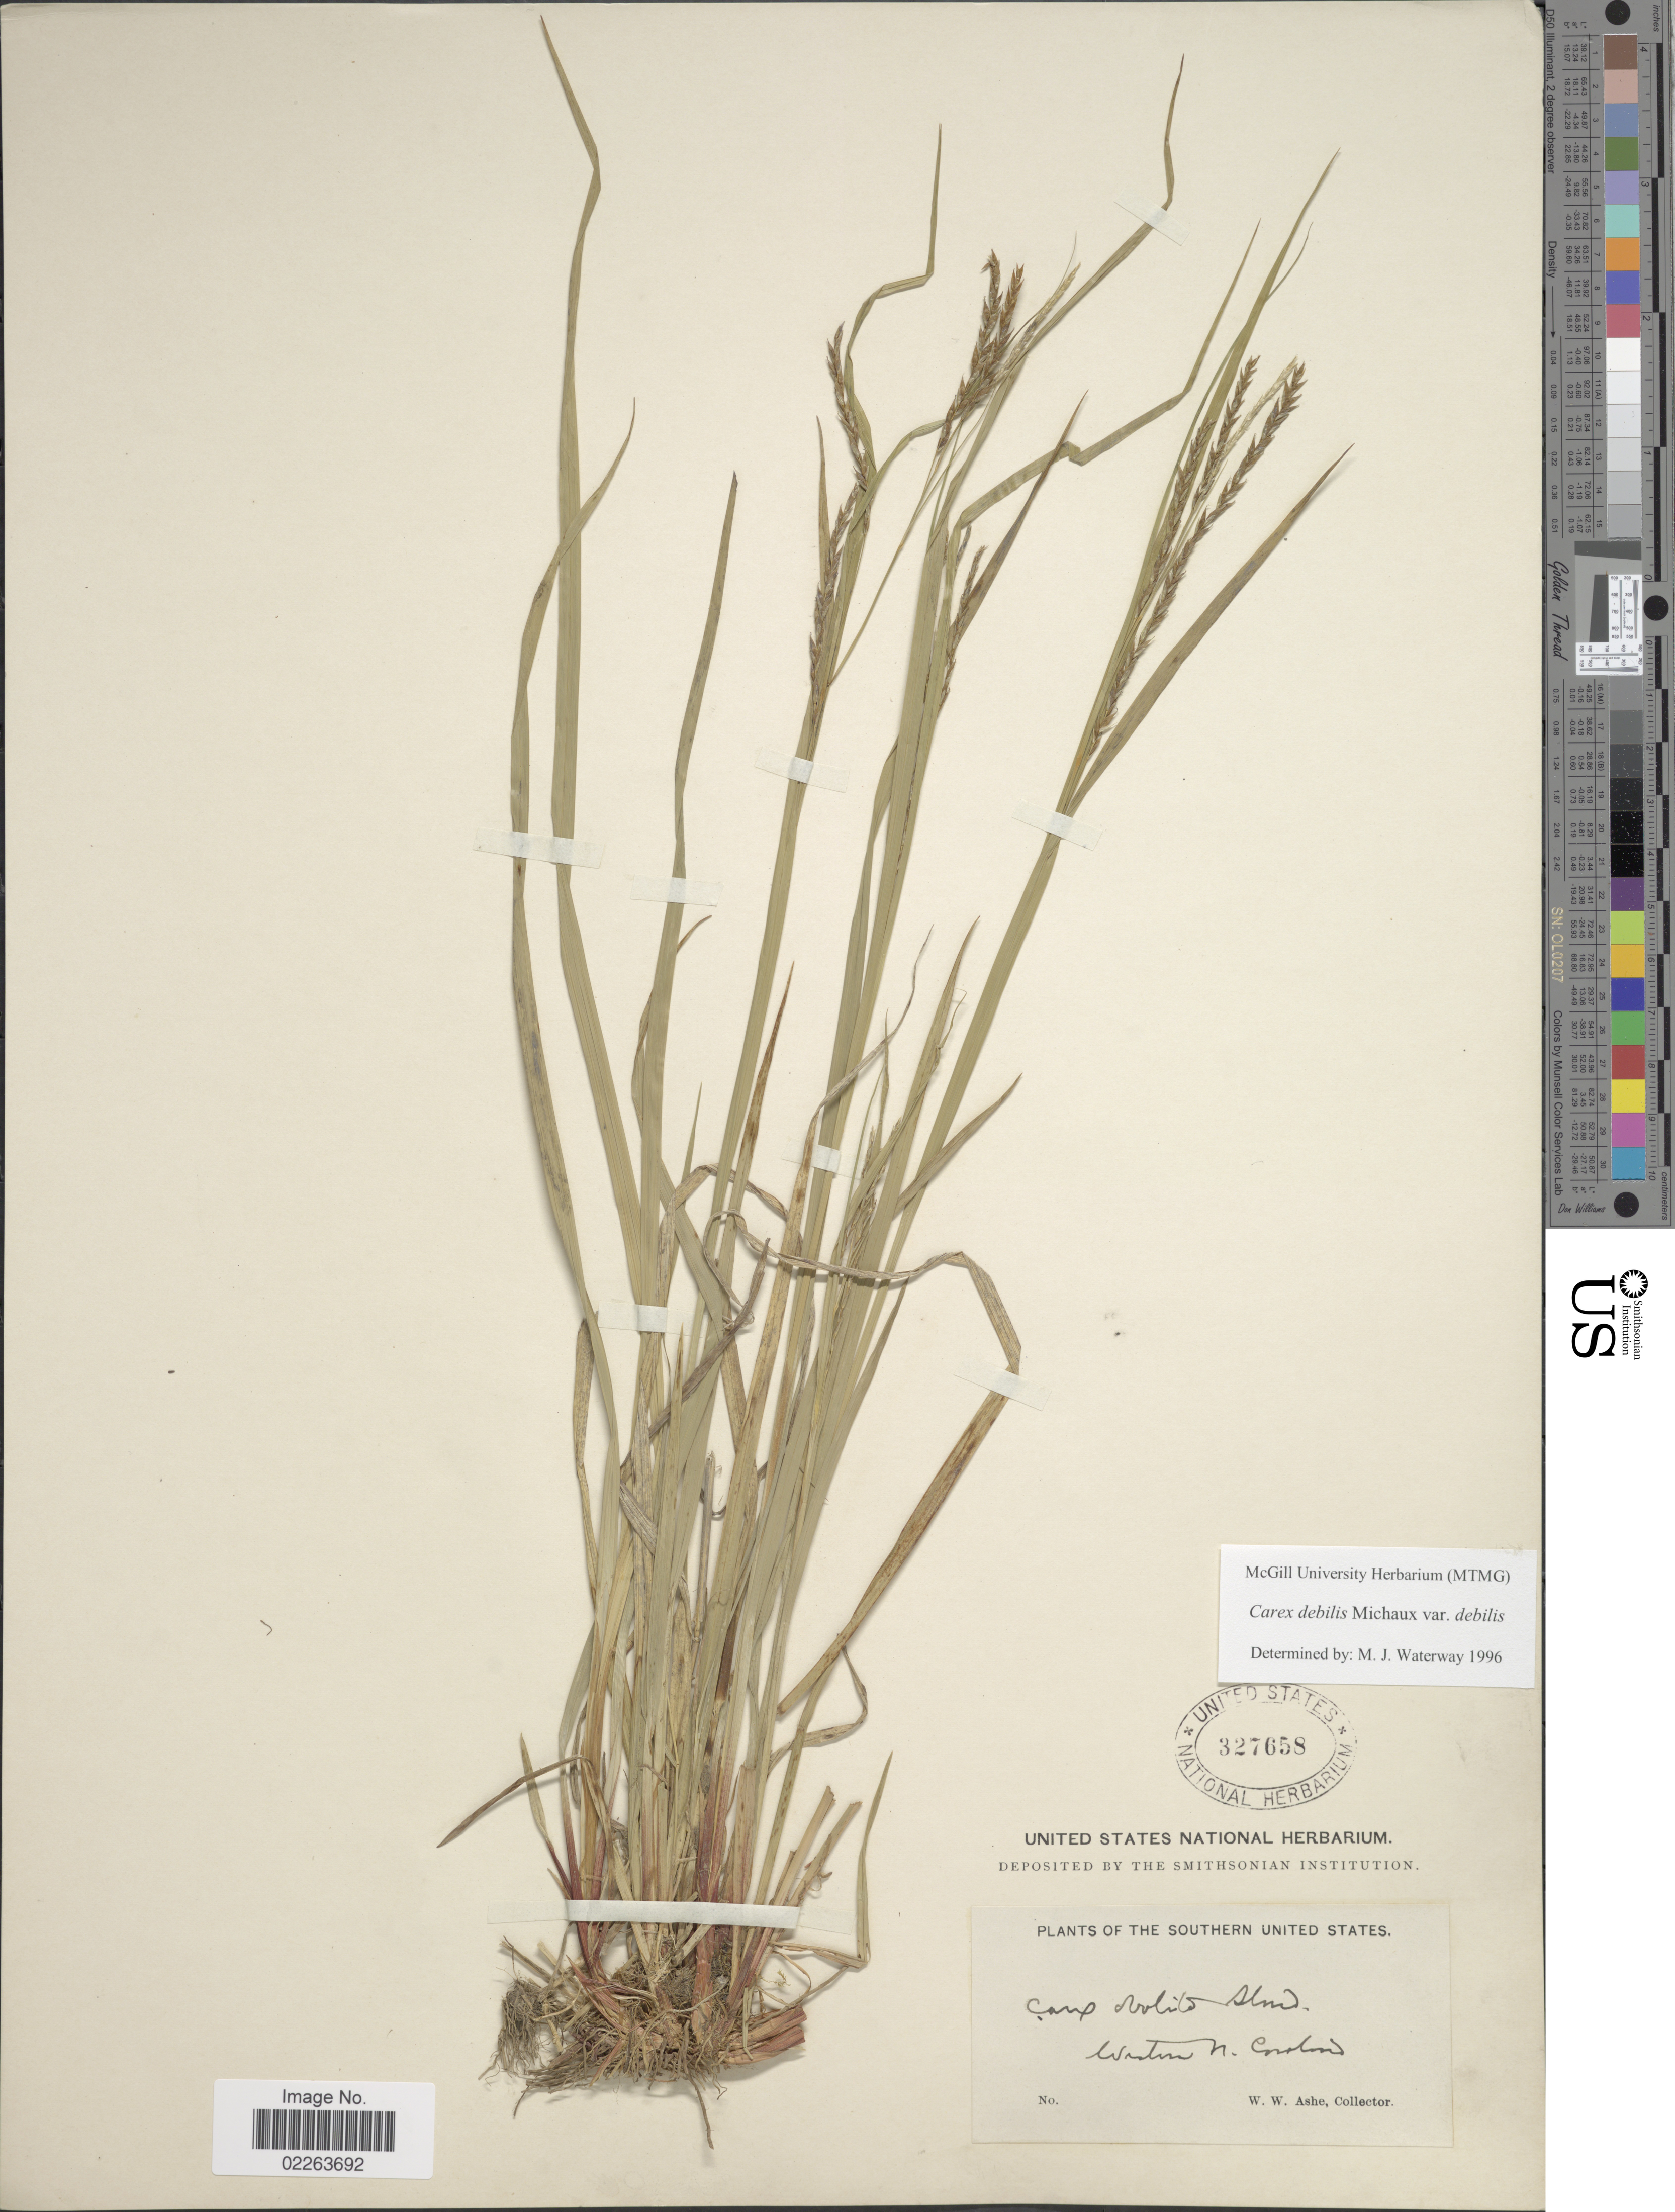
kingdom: Plantae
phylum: Tracheophyta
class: Liliopsida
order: Poales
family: Cyperaceae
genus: Carex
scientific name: Carex debilis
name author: Michx.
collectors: W. W. Ashe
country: United States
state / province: North Carolina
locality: Southern United States, Weston, N. Carolina.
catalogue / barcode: US 327658